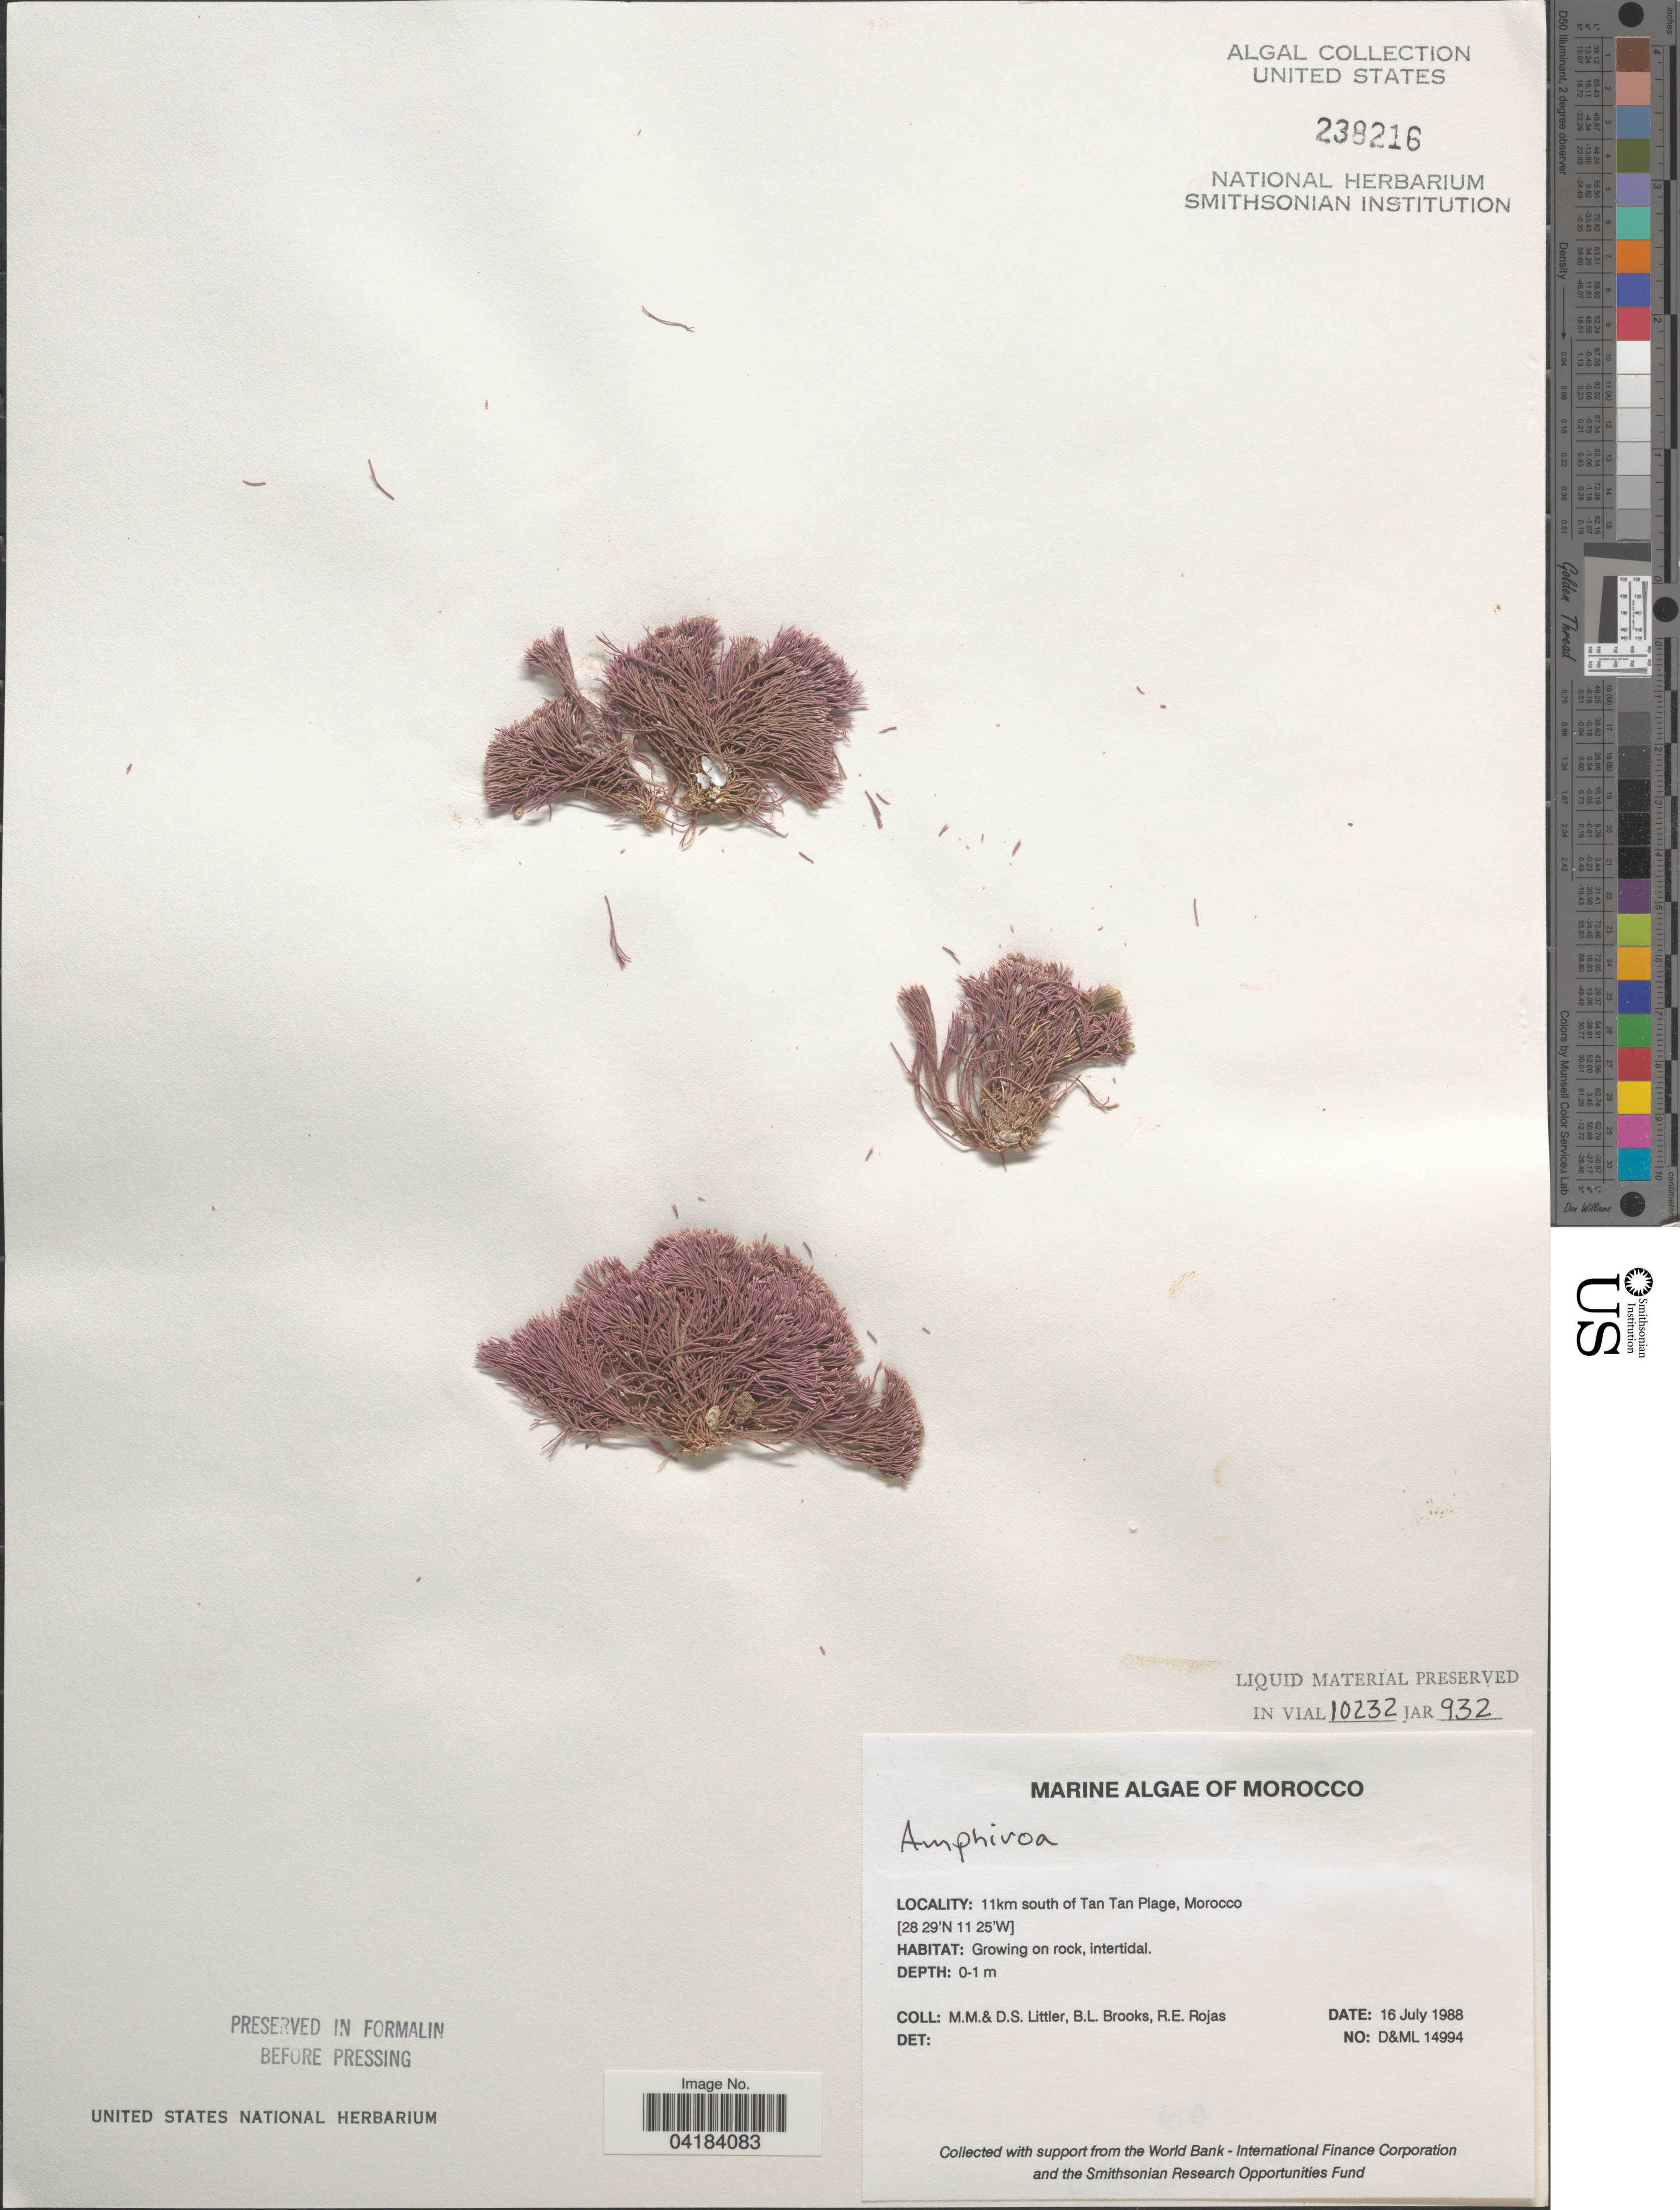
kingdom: Plantae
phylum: Rhodophyta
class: Florideophyceae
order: Corallinales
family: Lithophyllaceae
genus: Amphiroa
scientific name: Amphiroa sp.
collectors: D. S. Littler, B. Brooks & R. Rojas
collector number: D&ML14994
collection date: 1988-07-16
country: Morocco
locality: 11km south of Tan Tan Plage.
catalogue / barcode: US 238216